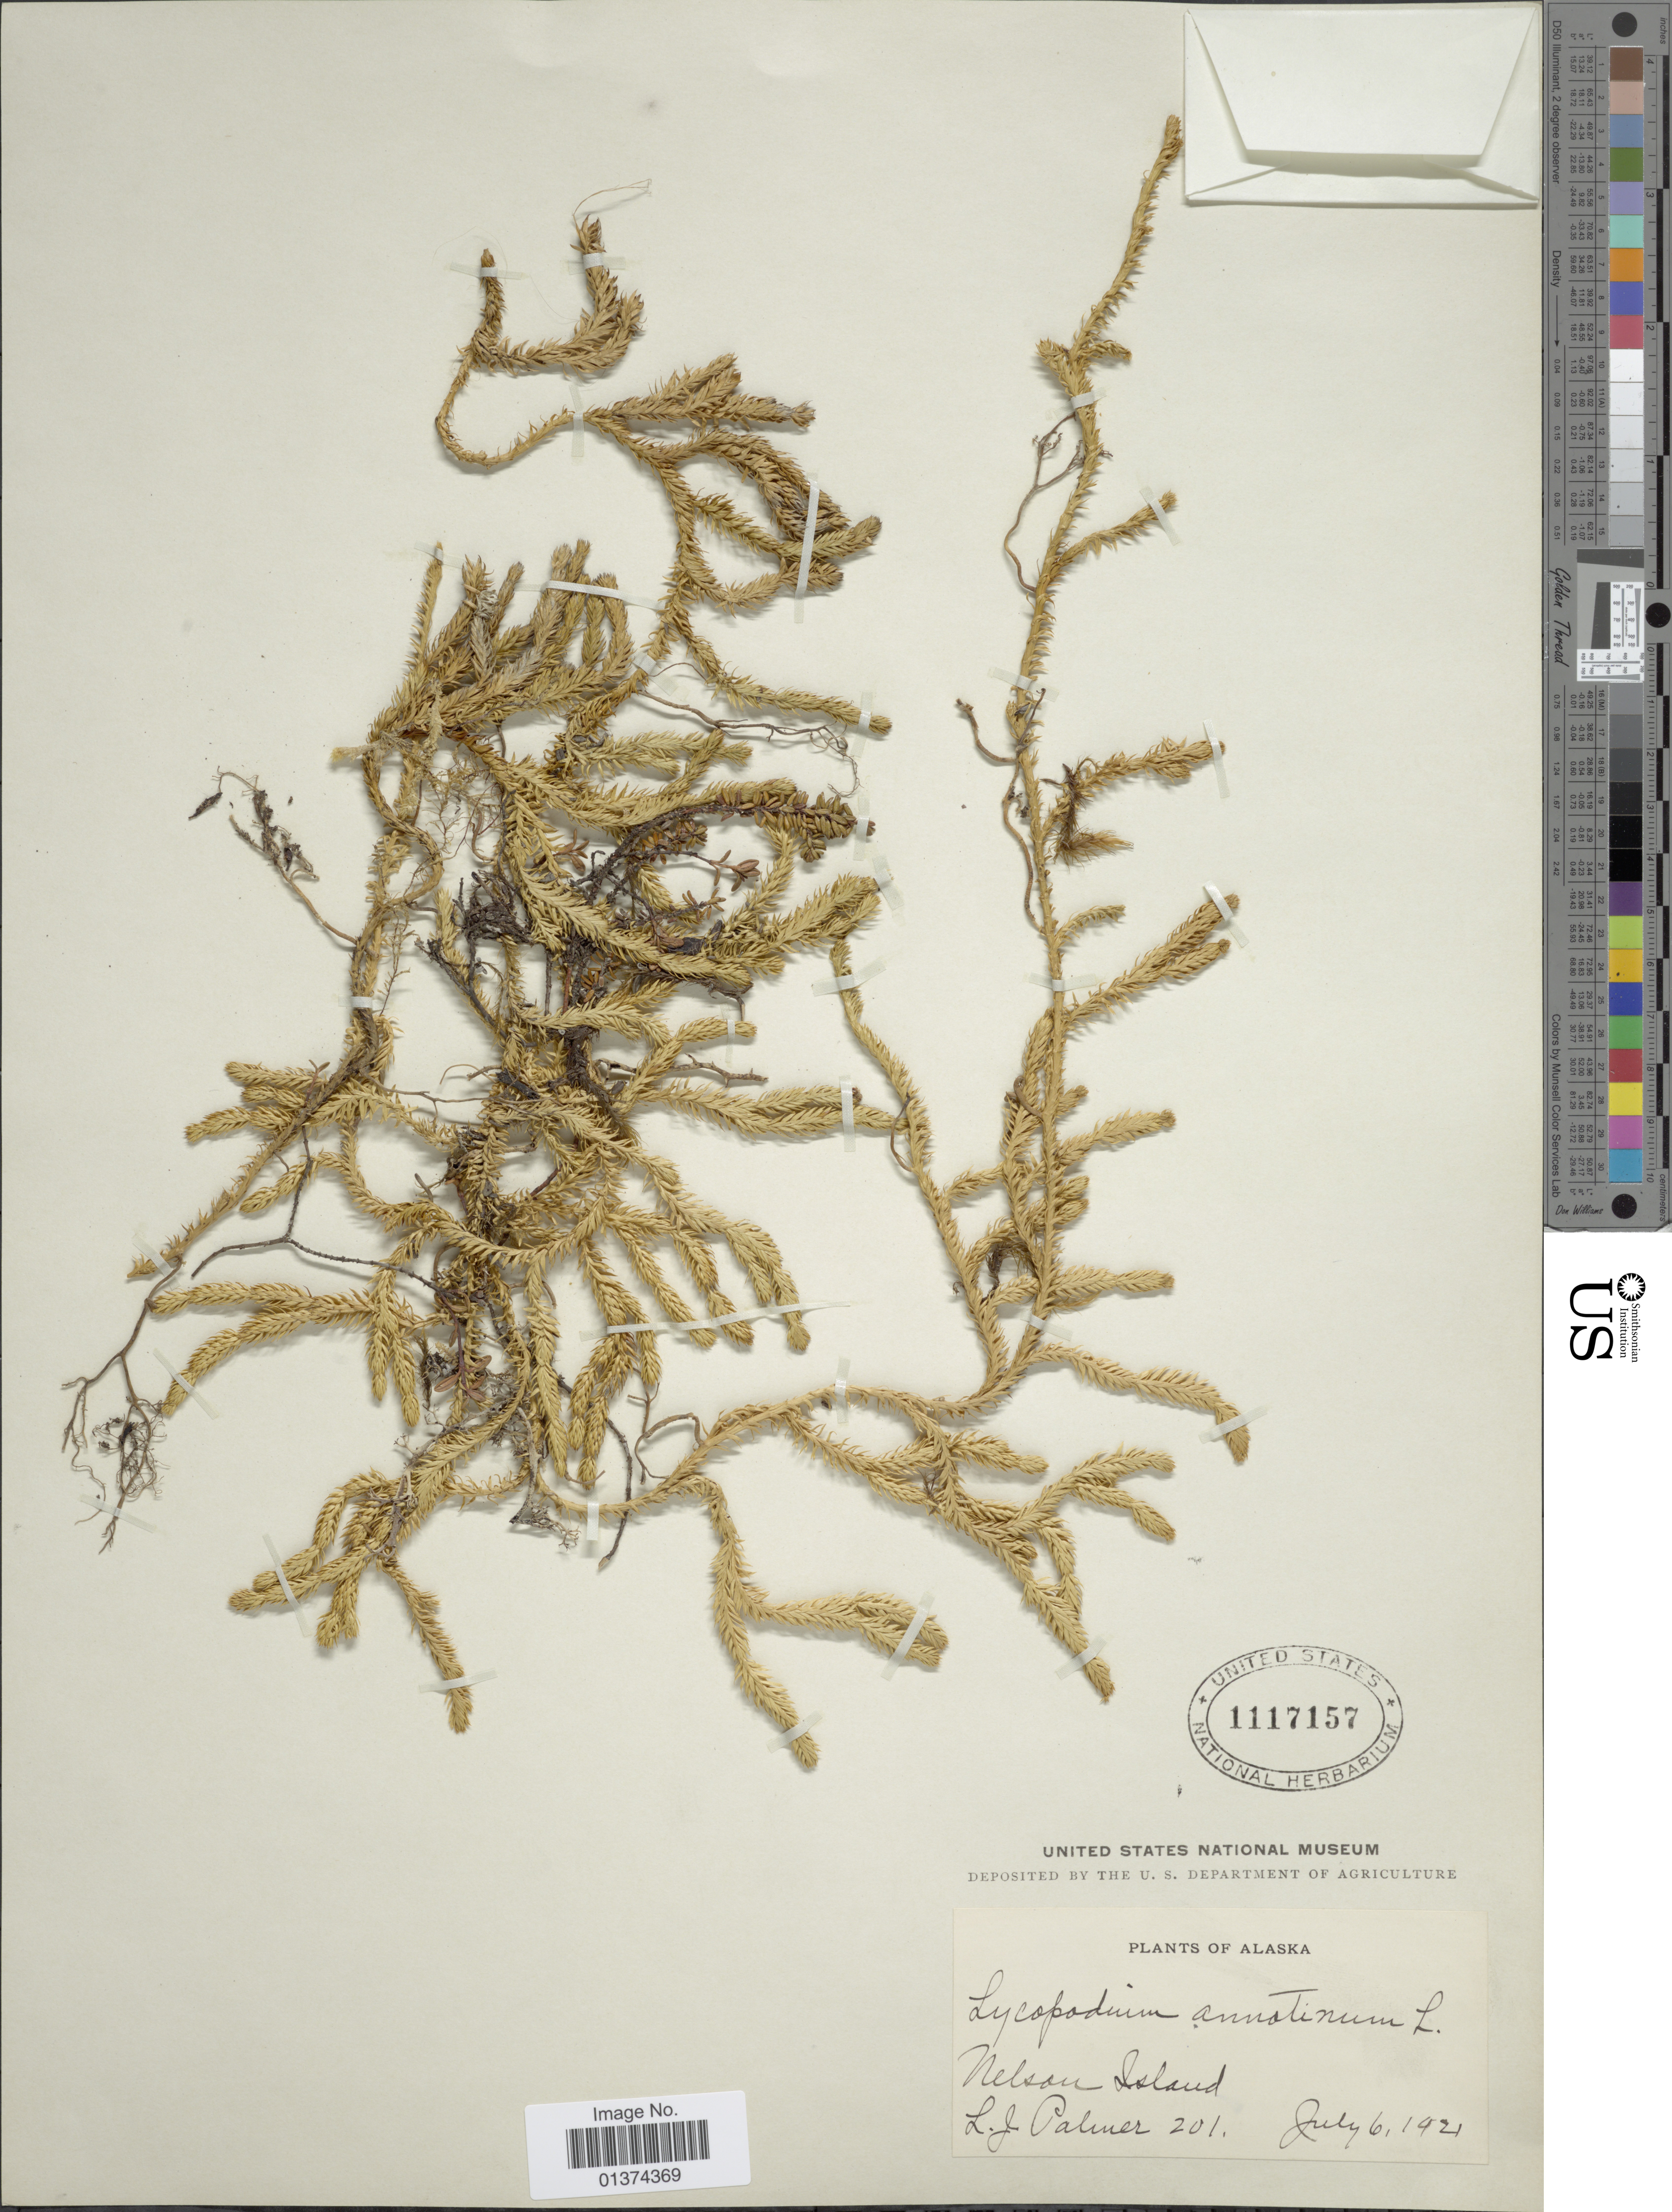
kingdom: Plantae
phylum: Tracheophyta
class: Lycopodiopsida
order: Lycopodiales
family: Lycopodiaceae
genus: Spinulum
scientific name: Spinulum annotinum subsp. annotinum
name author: (L.) A. Haines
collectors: L. J. Palmer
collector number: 201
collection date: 1921-07-06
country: United States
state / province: Alaska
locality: Nelson Island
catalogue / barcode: US 1117157